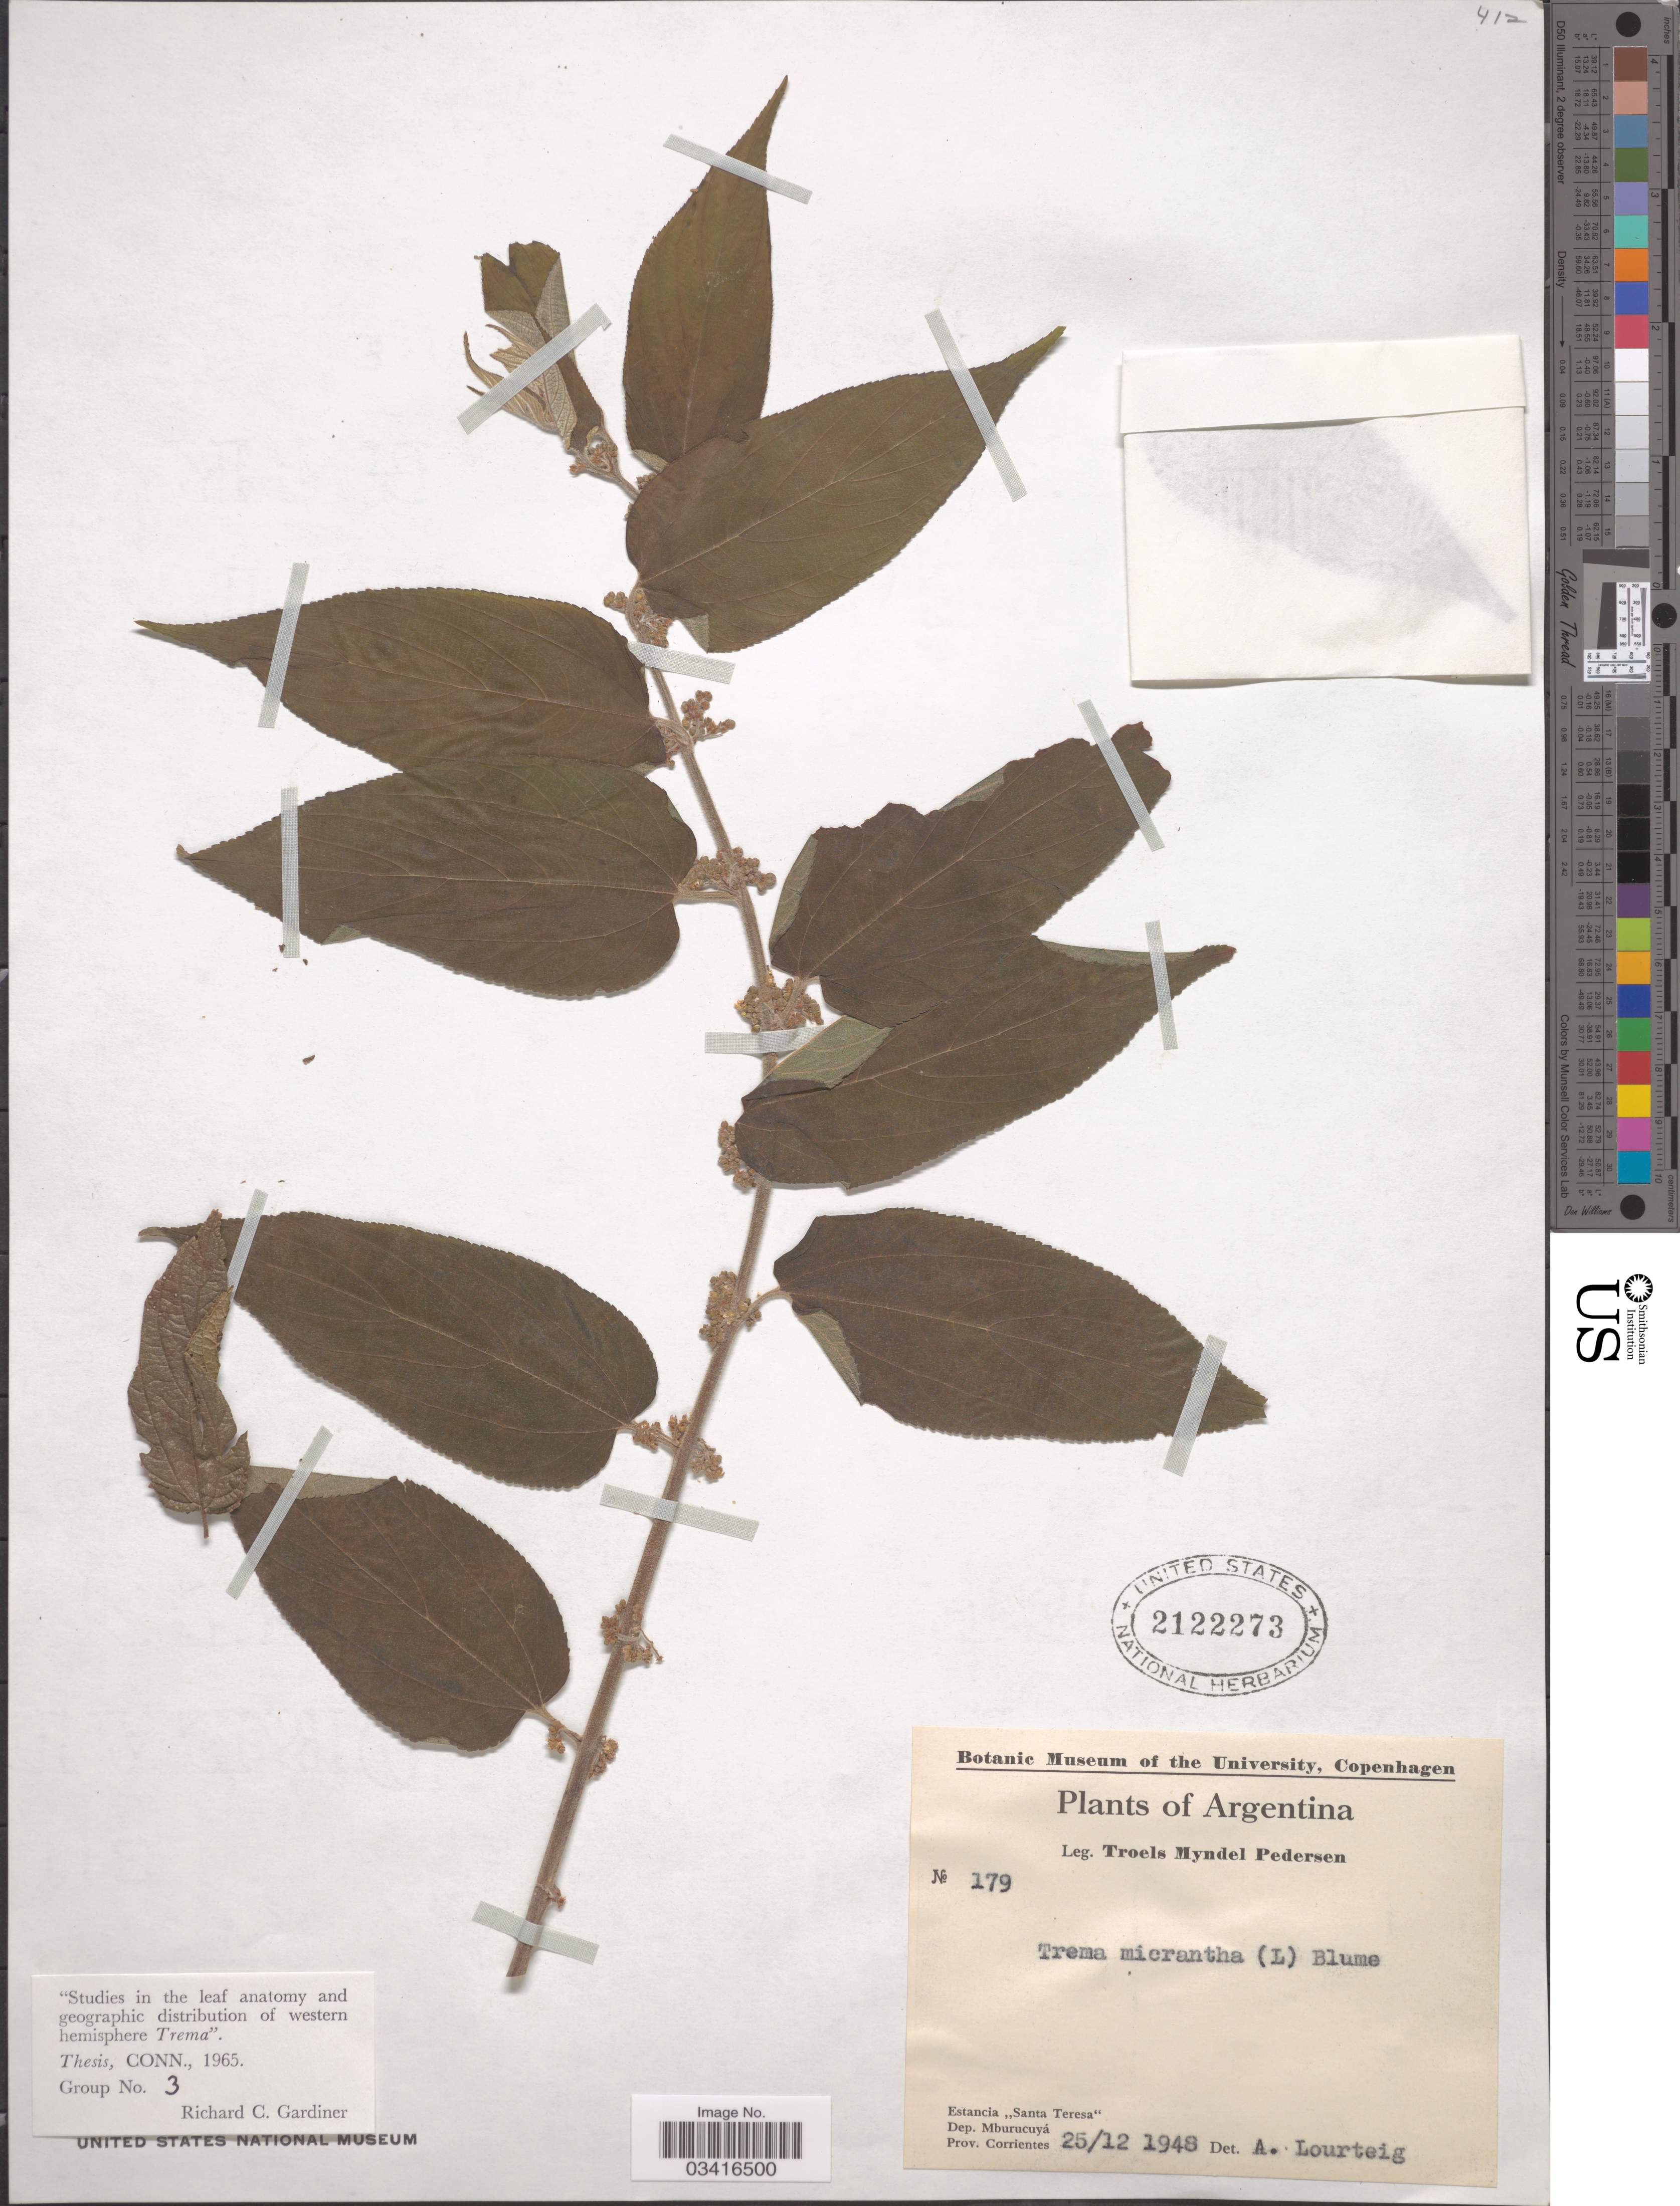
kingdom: Plantae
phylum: Tracheophyta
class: Magnoliopsida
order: Rosales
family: Cannabaceae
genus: Trema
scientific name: Trema micranthum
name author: (L.) Blume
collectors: T. Pederson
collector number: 179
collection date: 1948-12-25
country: Argentina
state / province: Corrientes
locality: Estancia "Santa Teresa". Dep. Mburucuyá. Prov. Corrientes.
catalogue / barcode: US 2122273